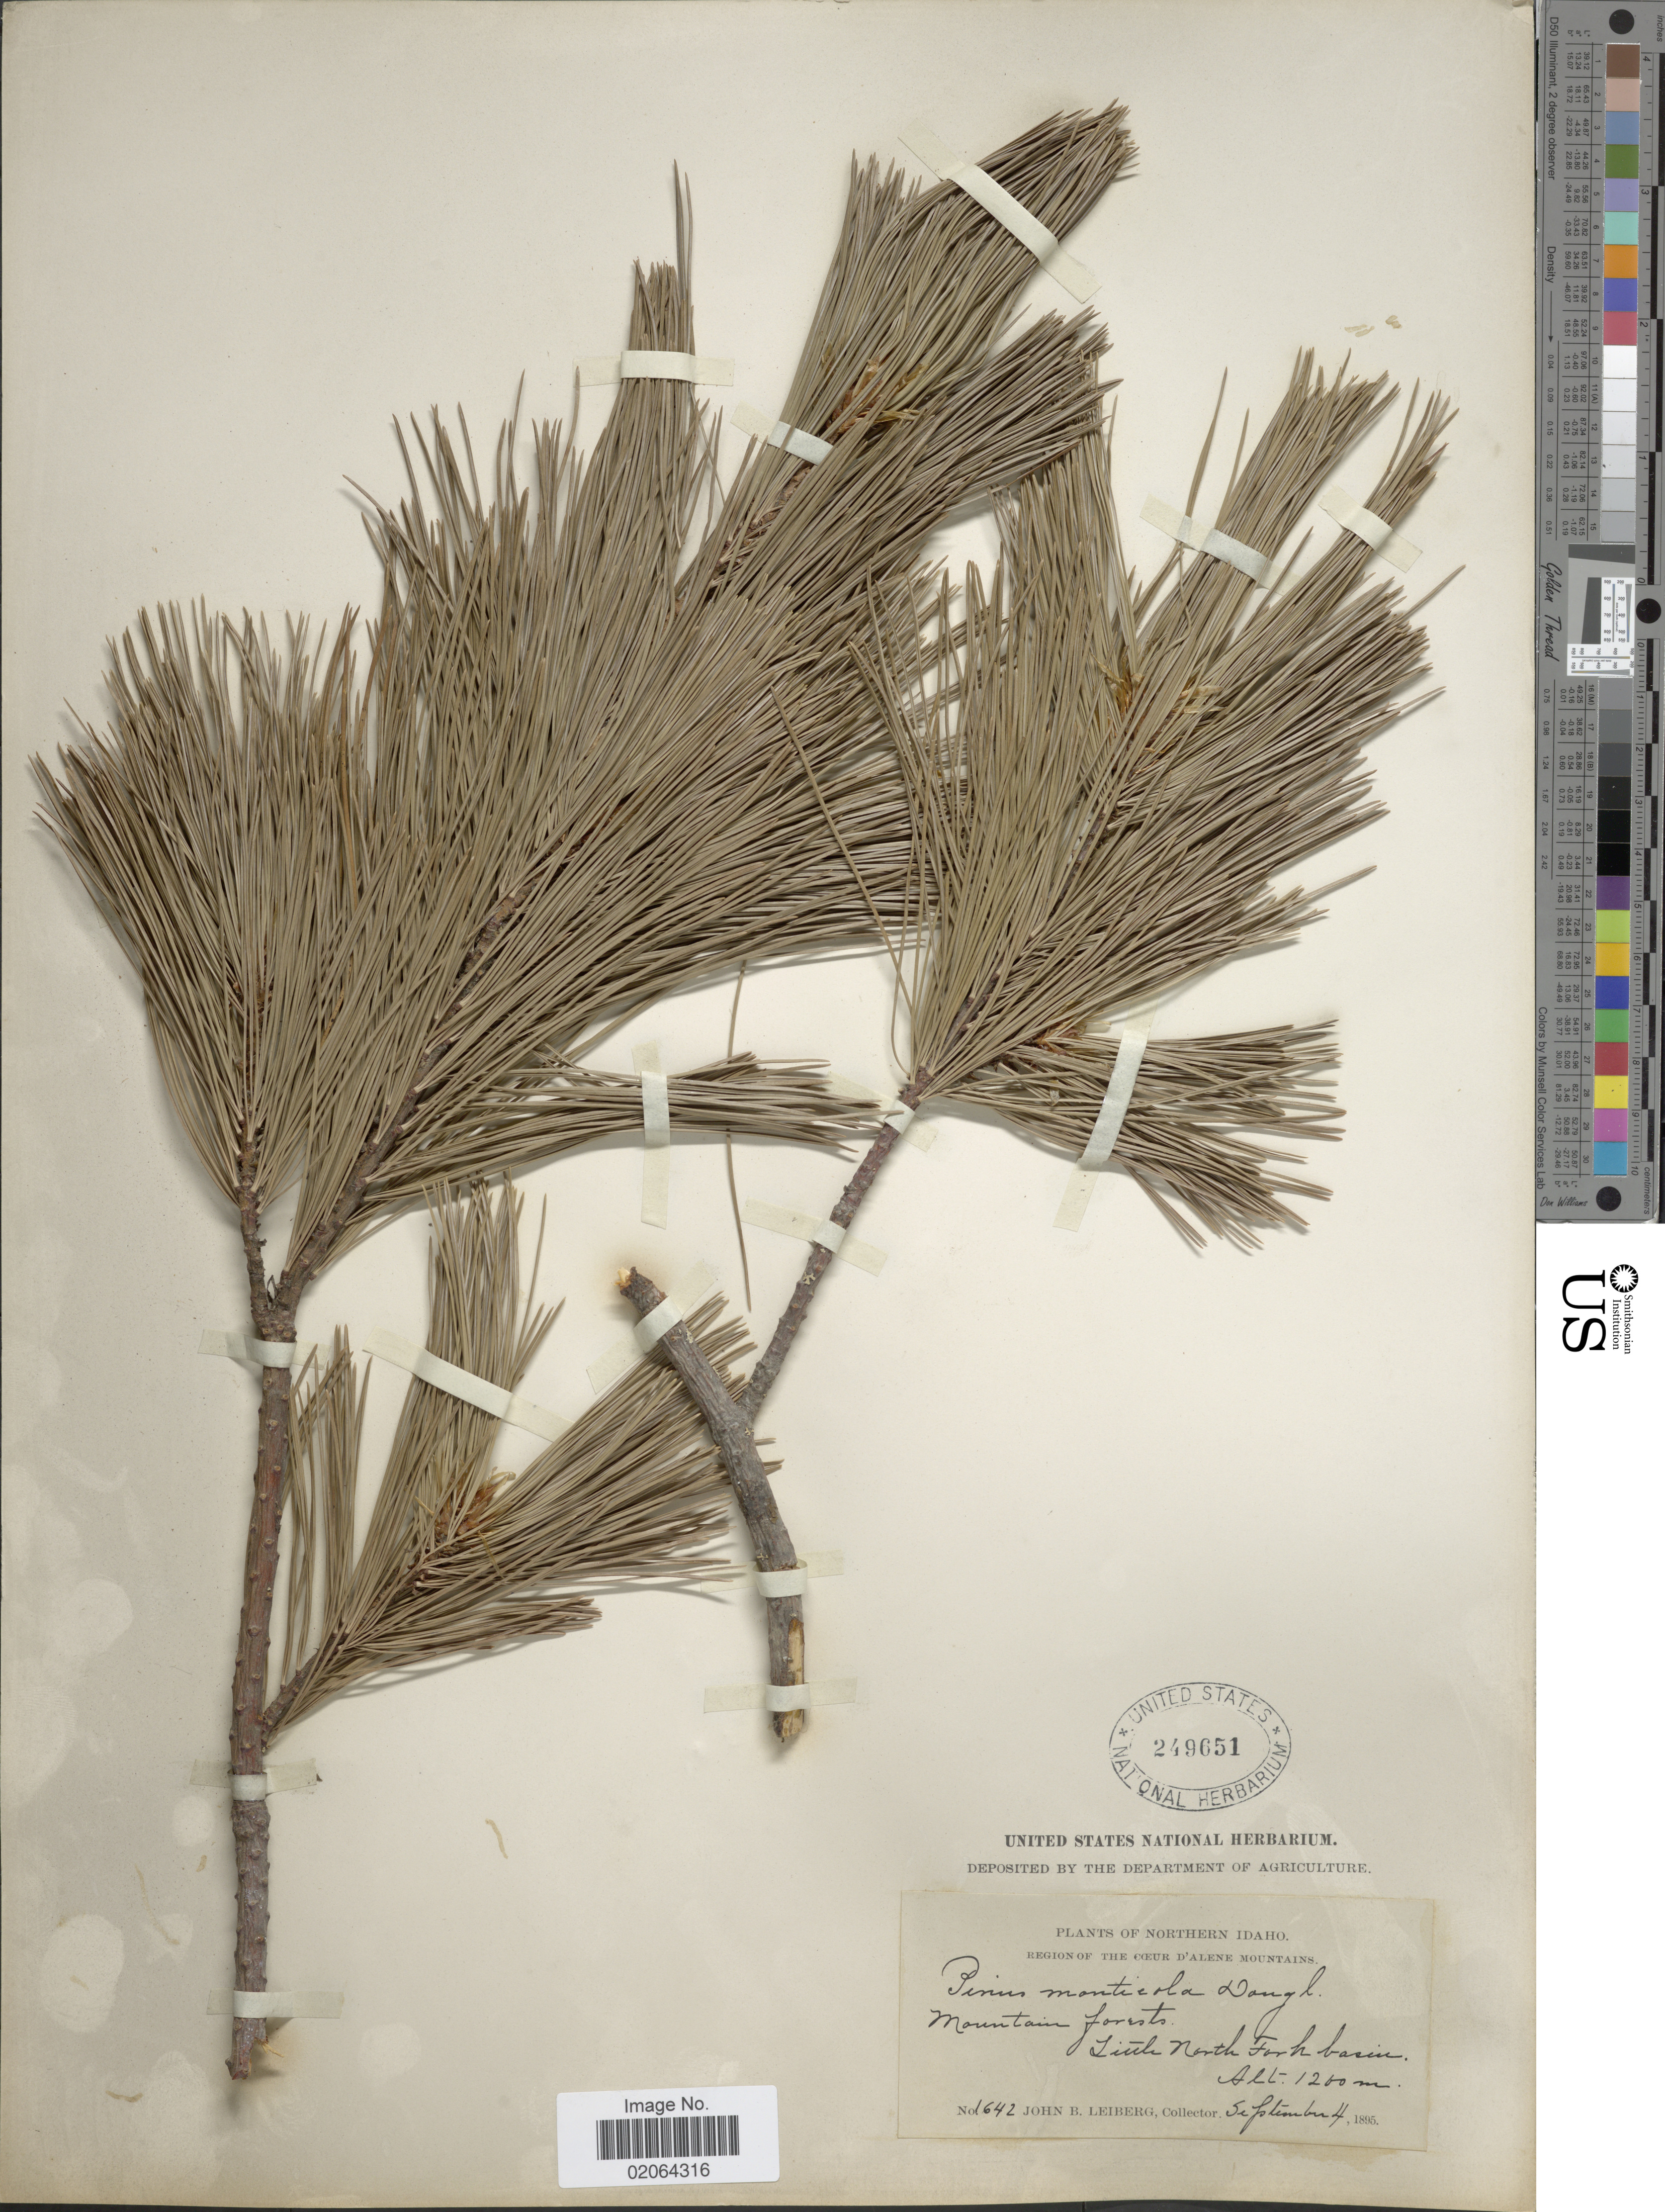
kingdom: Plantae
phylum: Tracheophyta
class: Pinopsida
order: Pinales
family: Pinaceae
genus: Pinus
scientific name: Pinus monticola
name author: Douglas ex D. Don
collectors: J. Leiberg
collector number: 1642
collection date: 1895-09-04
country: United States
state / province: Idaho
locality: Northern Idaho, Little North Fork basin.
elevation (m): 1200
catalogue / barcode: US 249651